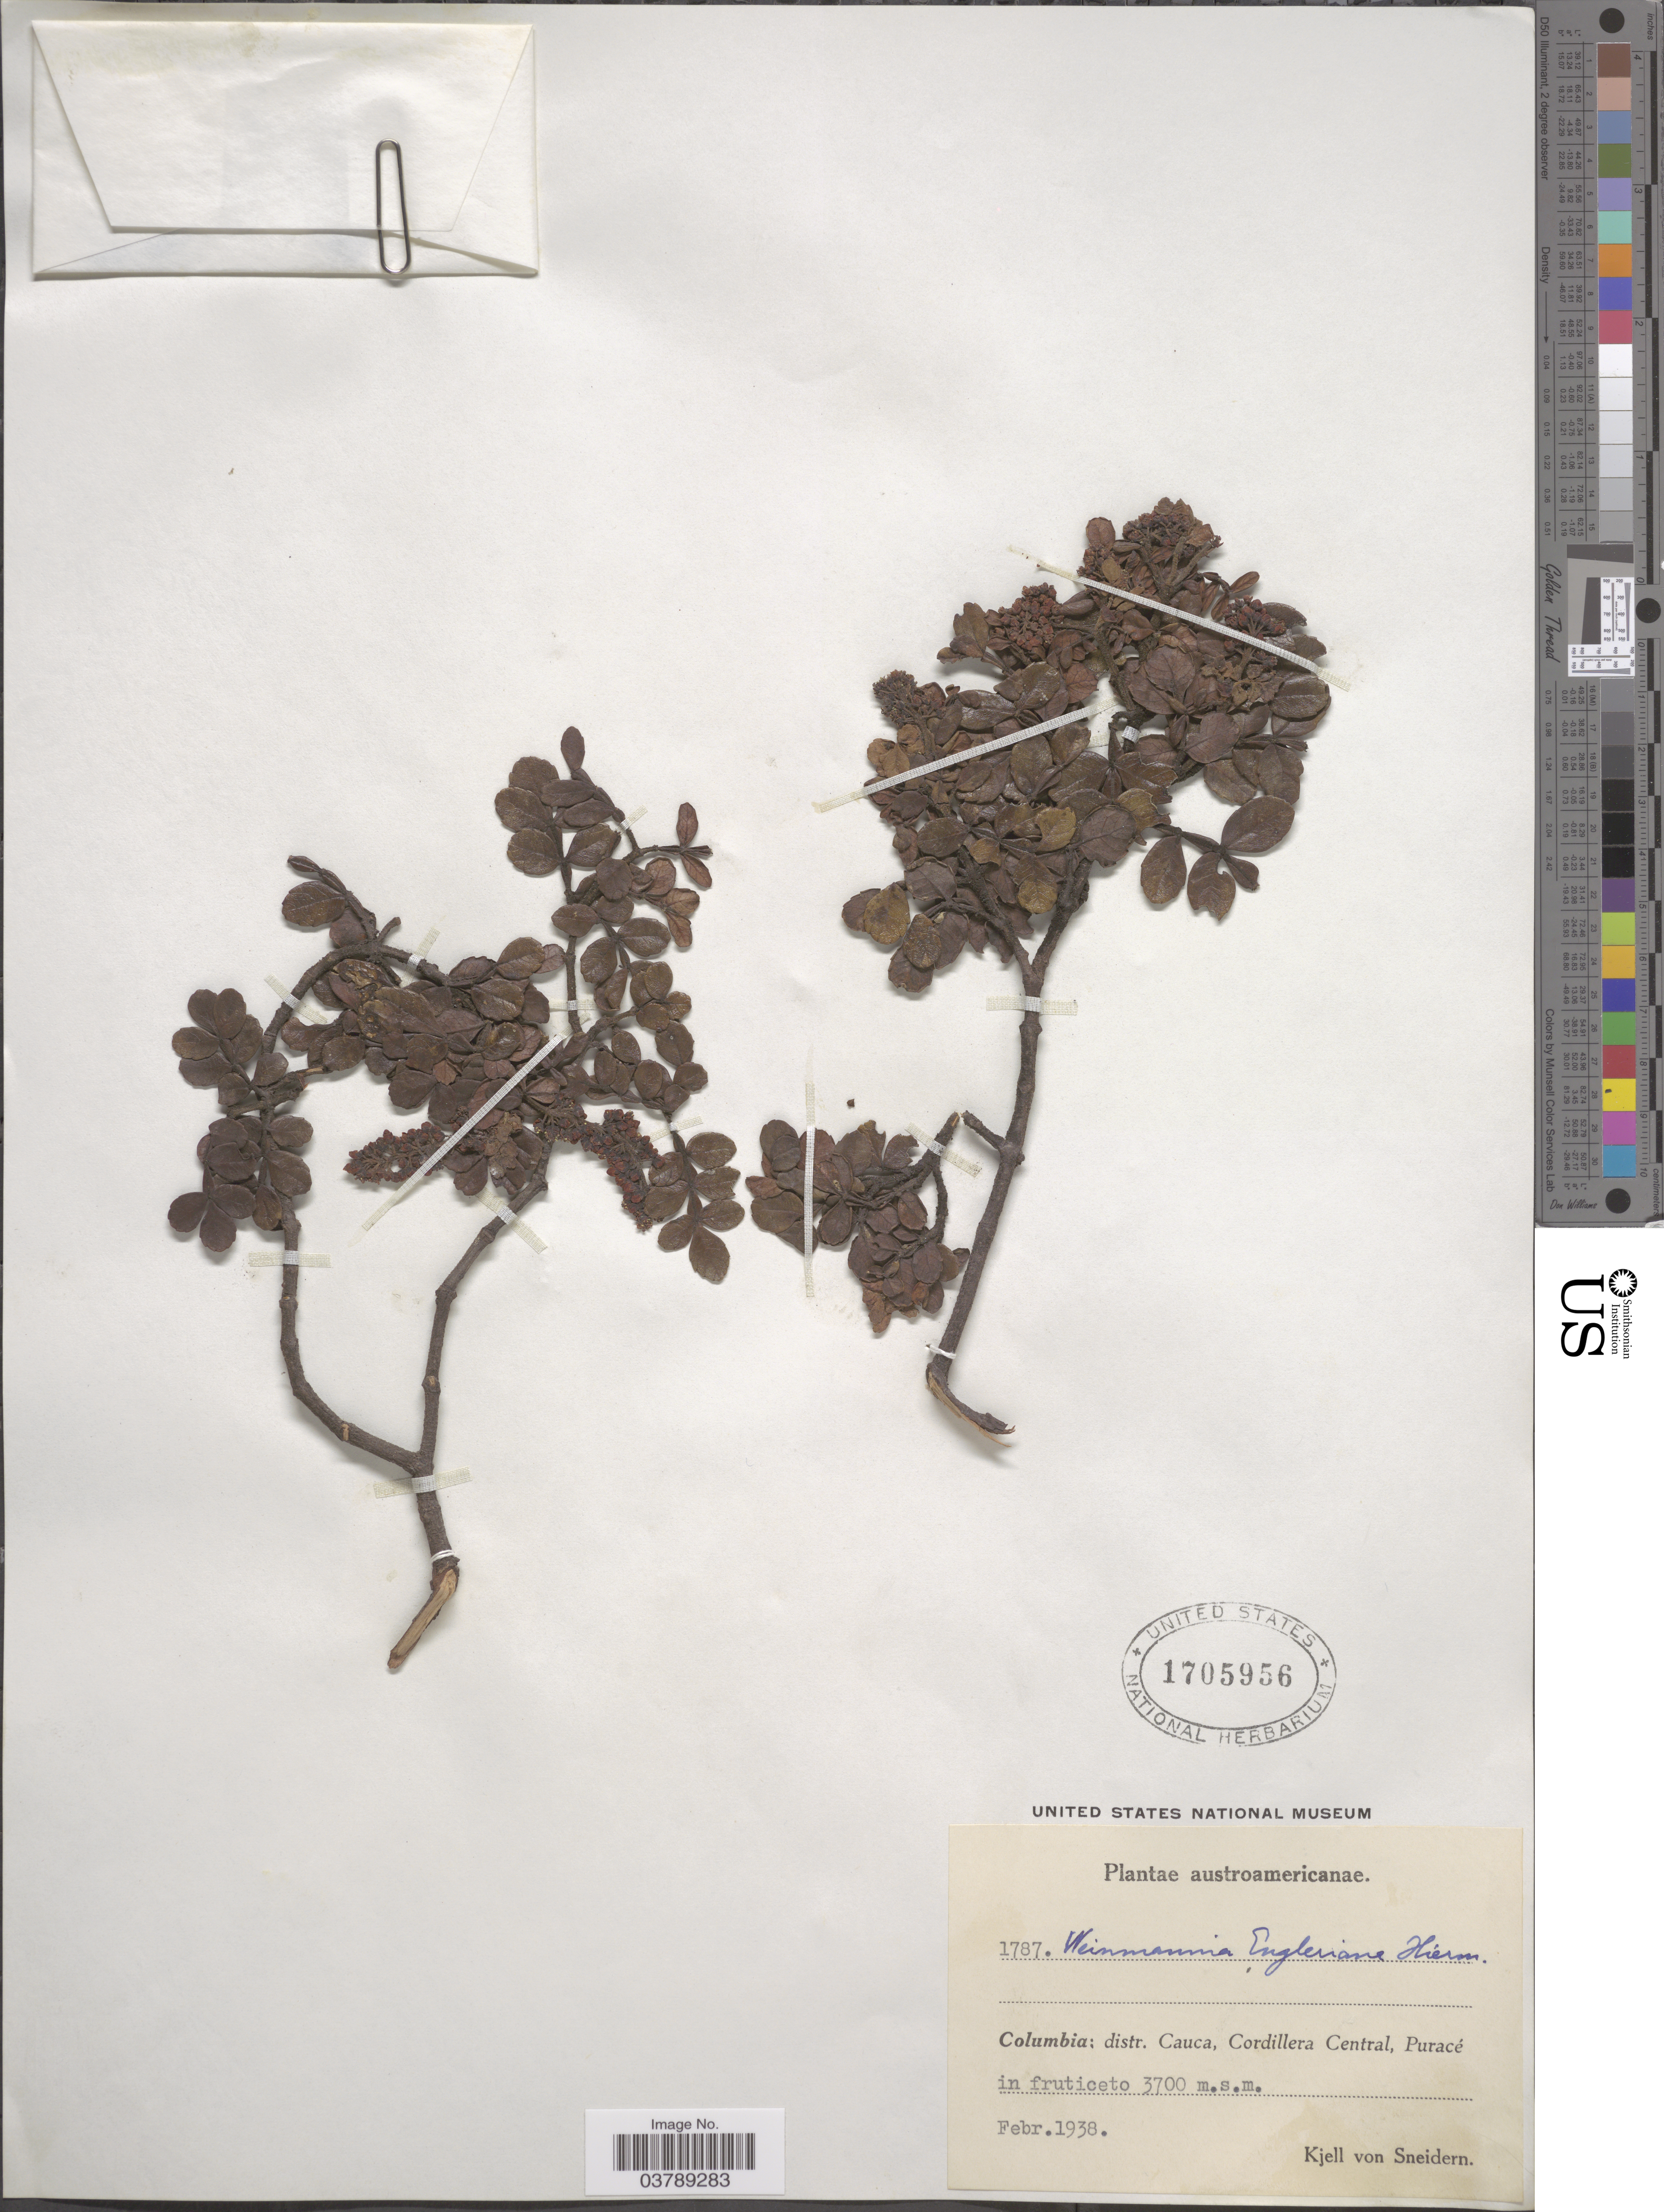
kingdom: Plantae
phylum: Tracheophyta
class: Magnoliopsida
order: Oxalidales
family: Cunoniaceae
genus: Weinmannia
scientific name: Weinmannia mariquitae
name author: Szyszyl.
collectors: K. von Sneidern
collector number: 1787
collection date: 1938-02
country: Colombia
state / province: Cauca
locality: Austroamericanae. Distr. Cauca, Cordillera Central, Puracé.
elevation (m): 3700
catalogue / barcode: US 1705956